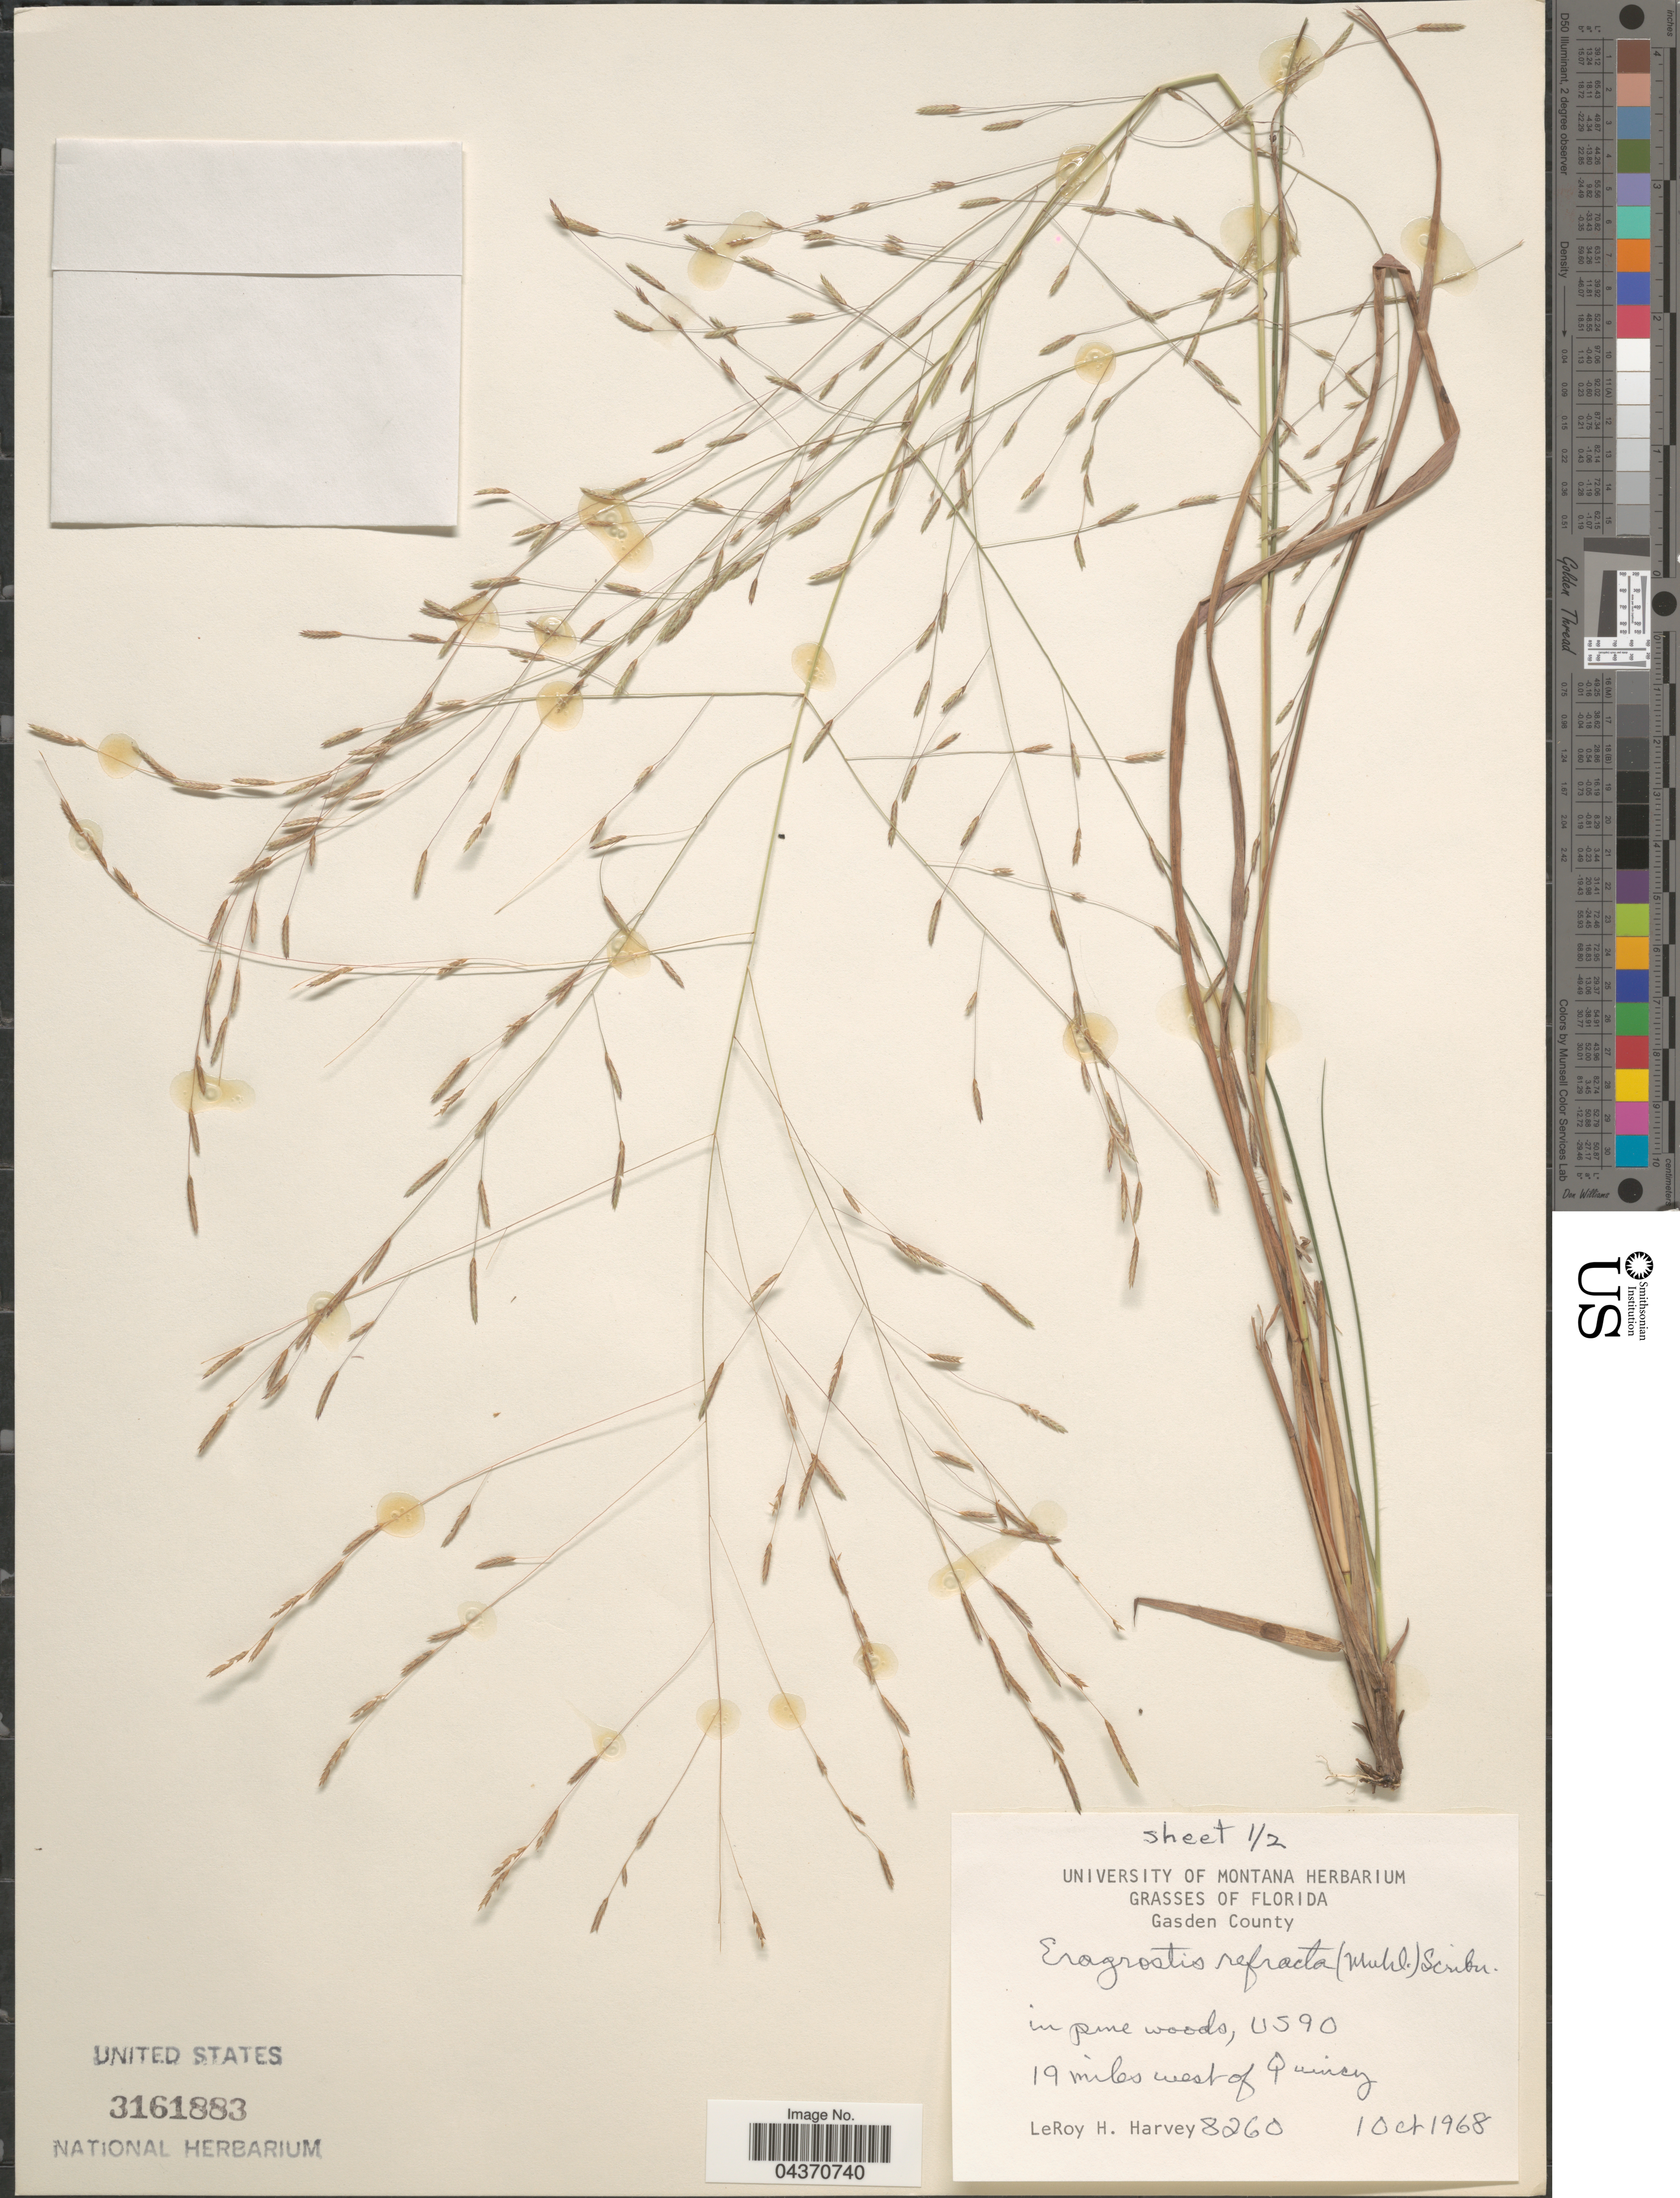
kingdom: Plantae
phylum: Tracheophyta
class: Liliopsida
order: Poales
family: Poaceae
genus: Eragrostis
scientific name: Eragrostis refracta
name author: (Muhl.) Scribn.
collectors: L. H. Harvey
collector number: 8260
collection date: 1968-10-01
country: United States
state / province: Florida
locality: Gasden County. In pine woods, US90. 19 miles west of Quincy.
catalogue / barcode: US 3161883